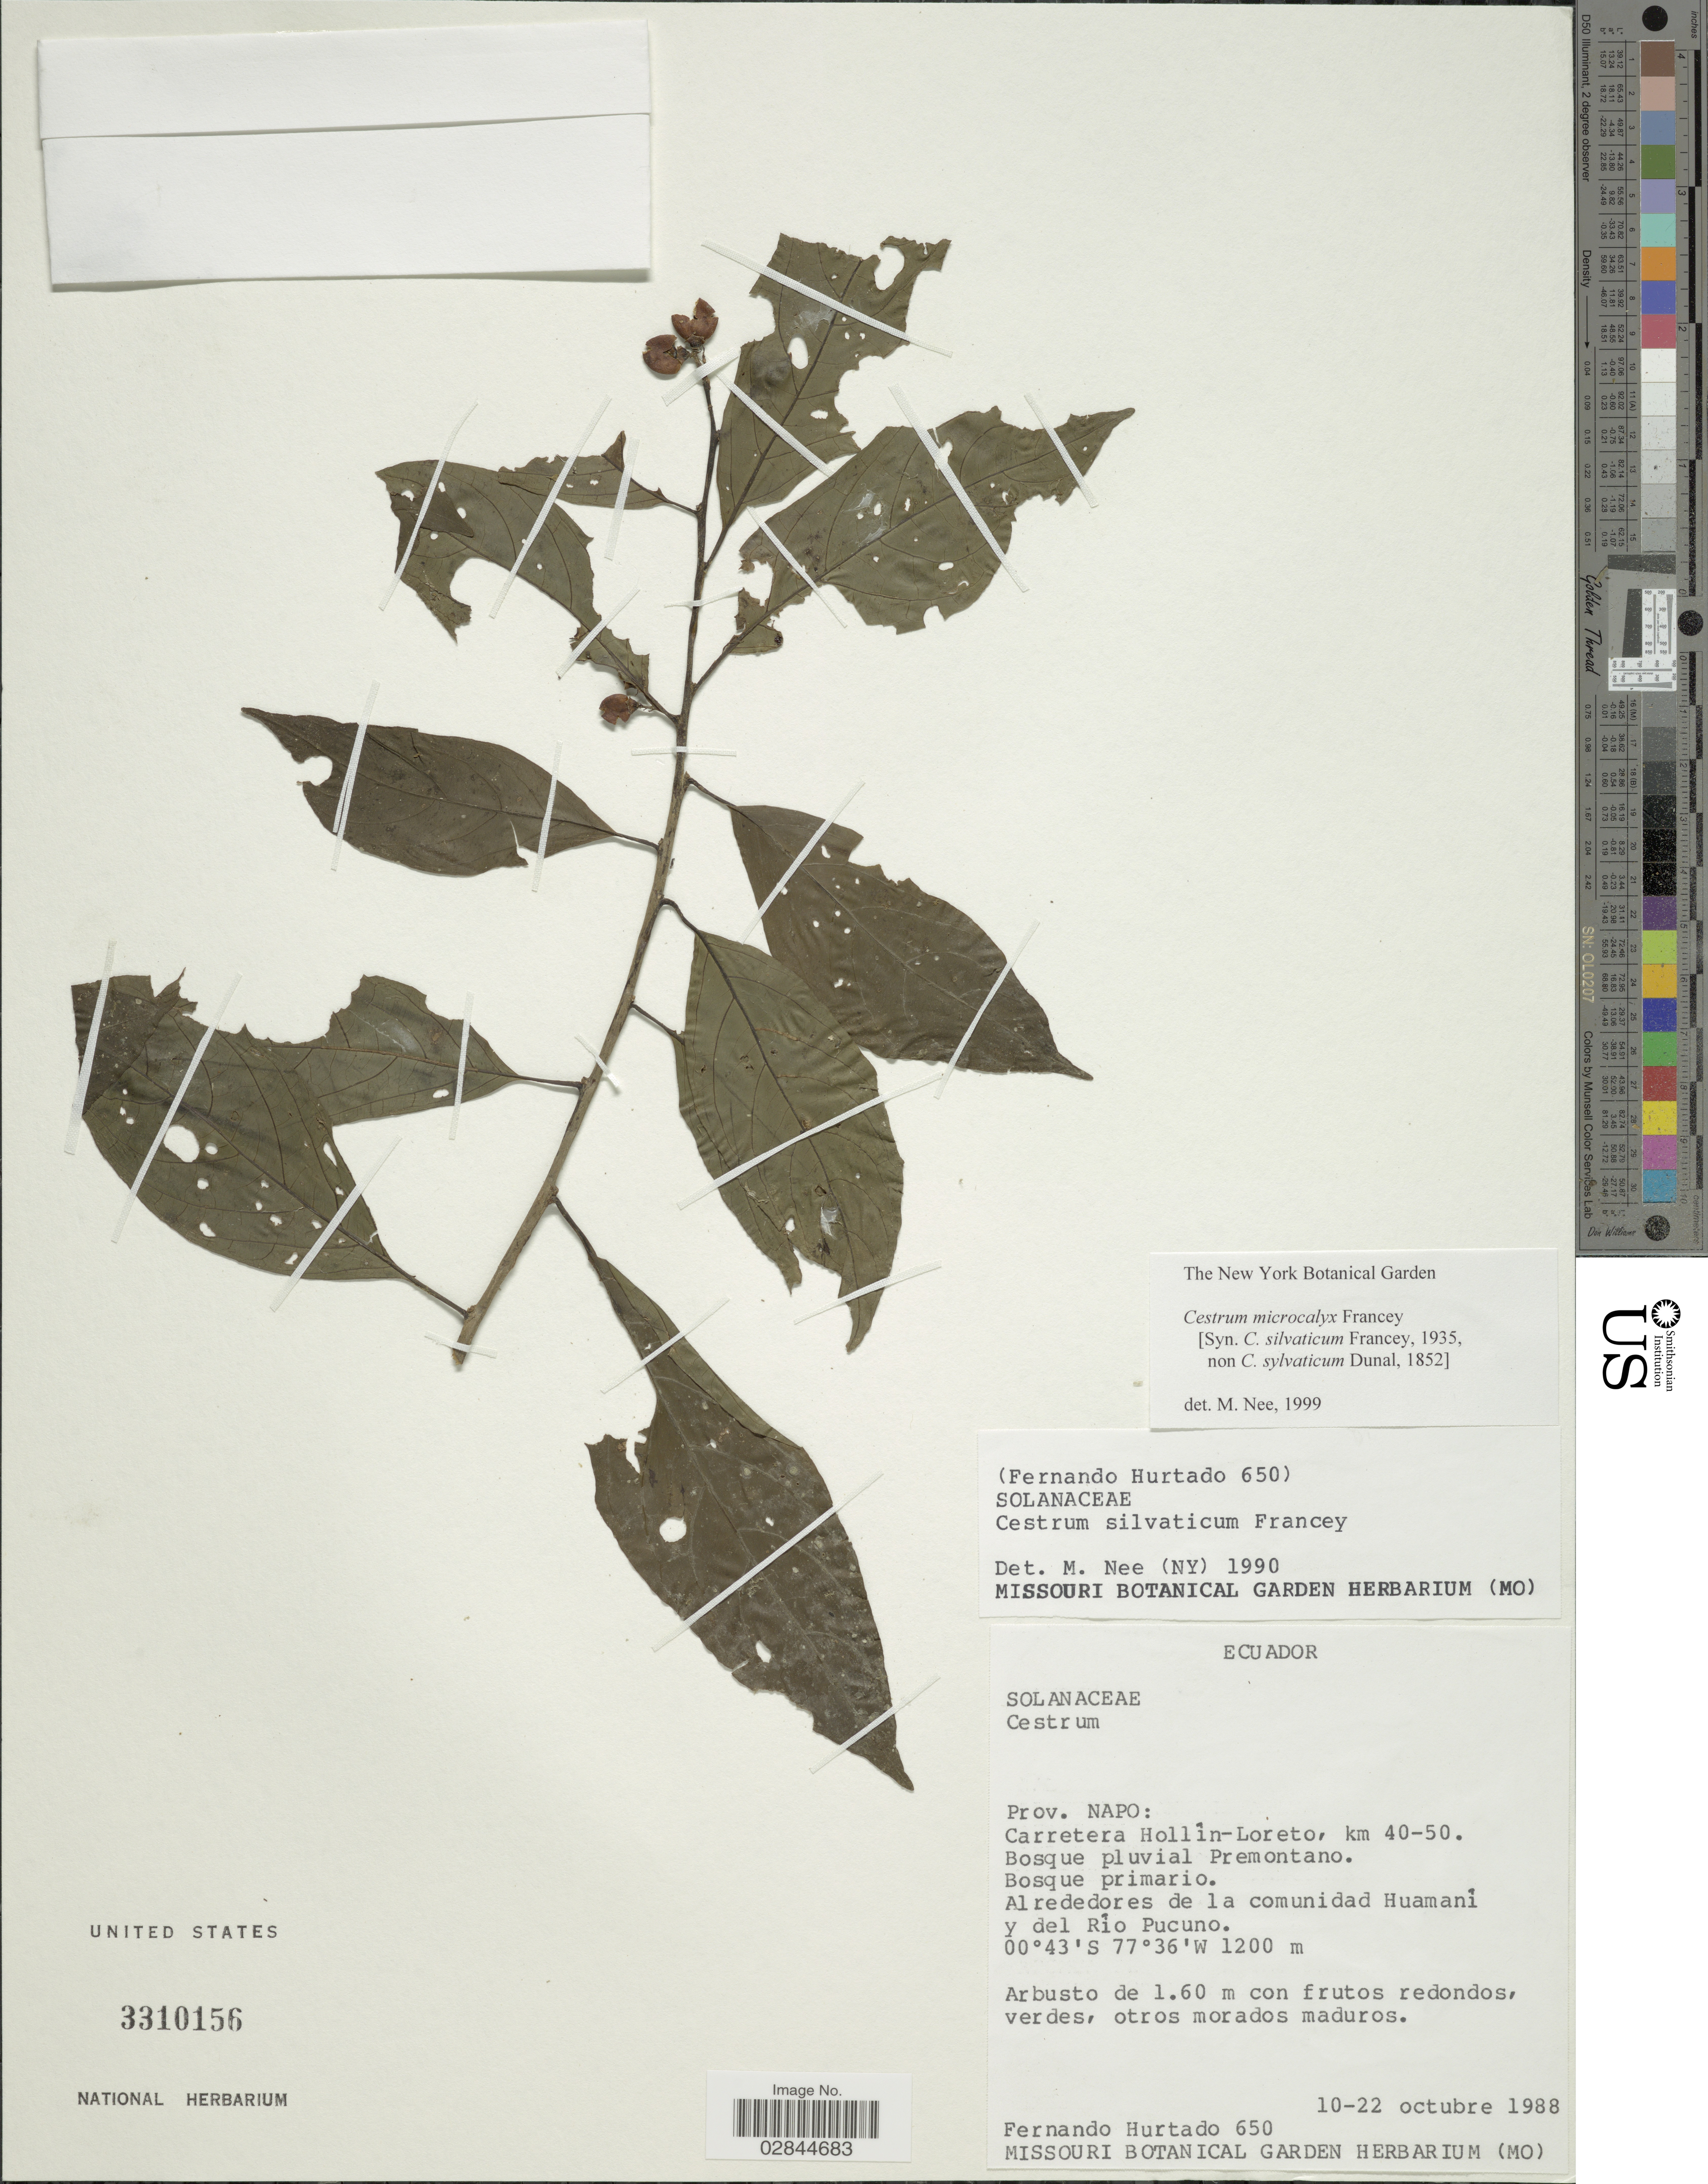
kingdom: Plantae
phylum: Tracheophyta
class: Magnoliopsida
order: Solanales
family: Solanaceae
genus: Cestrum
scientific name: Cestrum microcalyx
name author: Francey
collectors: F. Hurtado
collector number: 650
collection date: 1988-10-10/1988-10-22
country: Ecuador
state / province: Napo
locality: Carretera Hollin-Loreto, km 40-50. Bosque pluvial Premontano. Alrededores de la comunidad Huamani y del Rio Pucuno.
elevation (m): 1200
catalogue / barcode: US 3310156